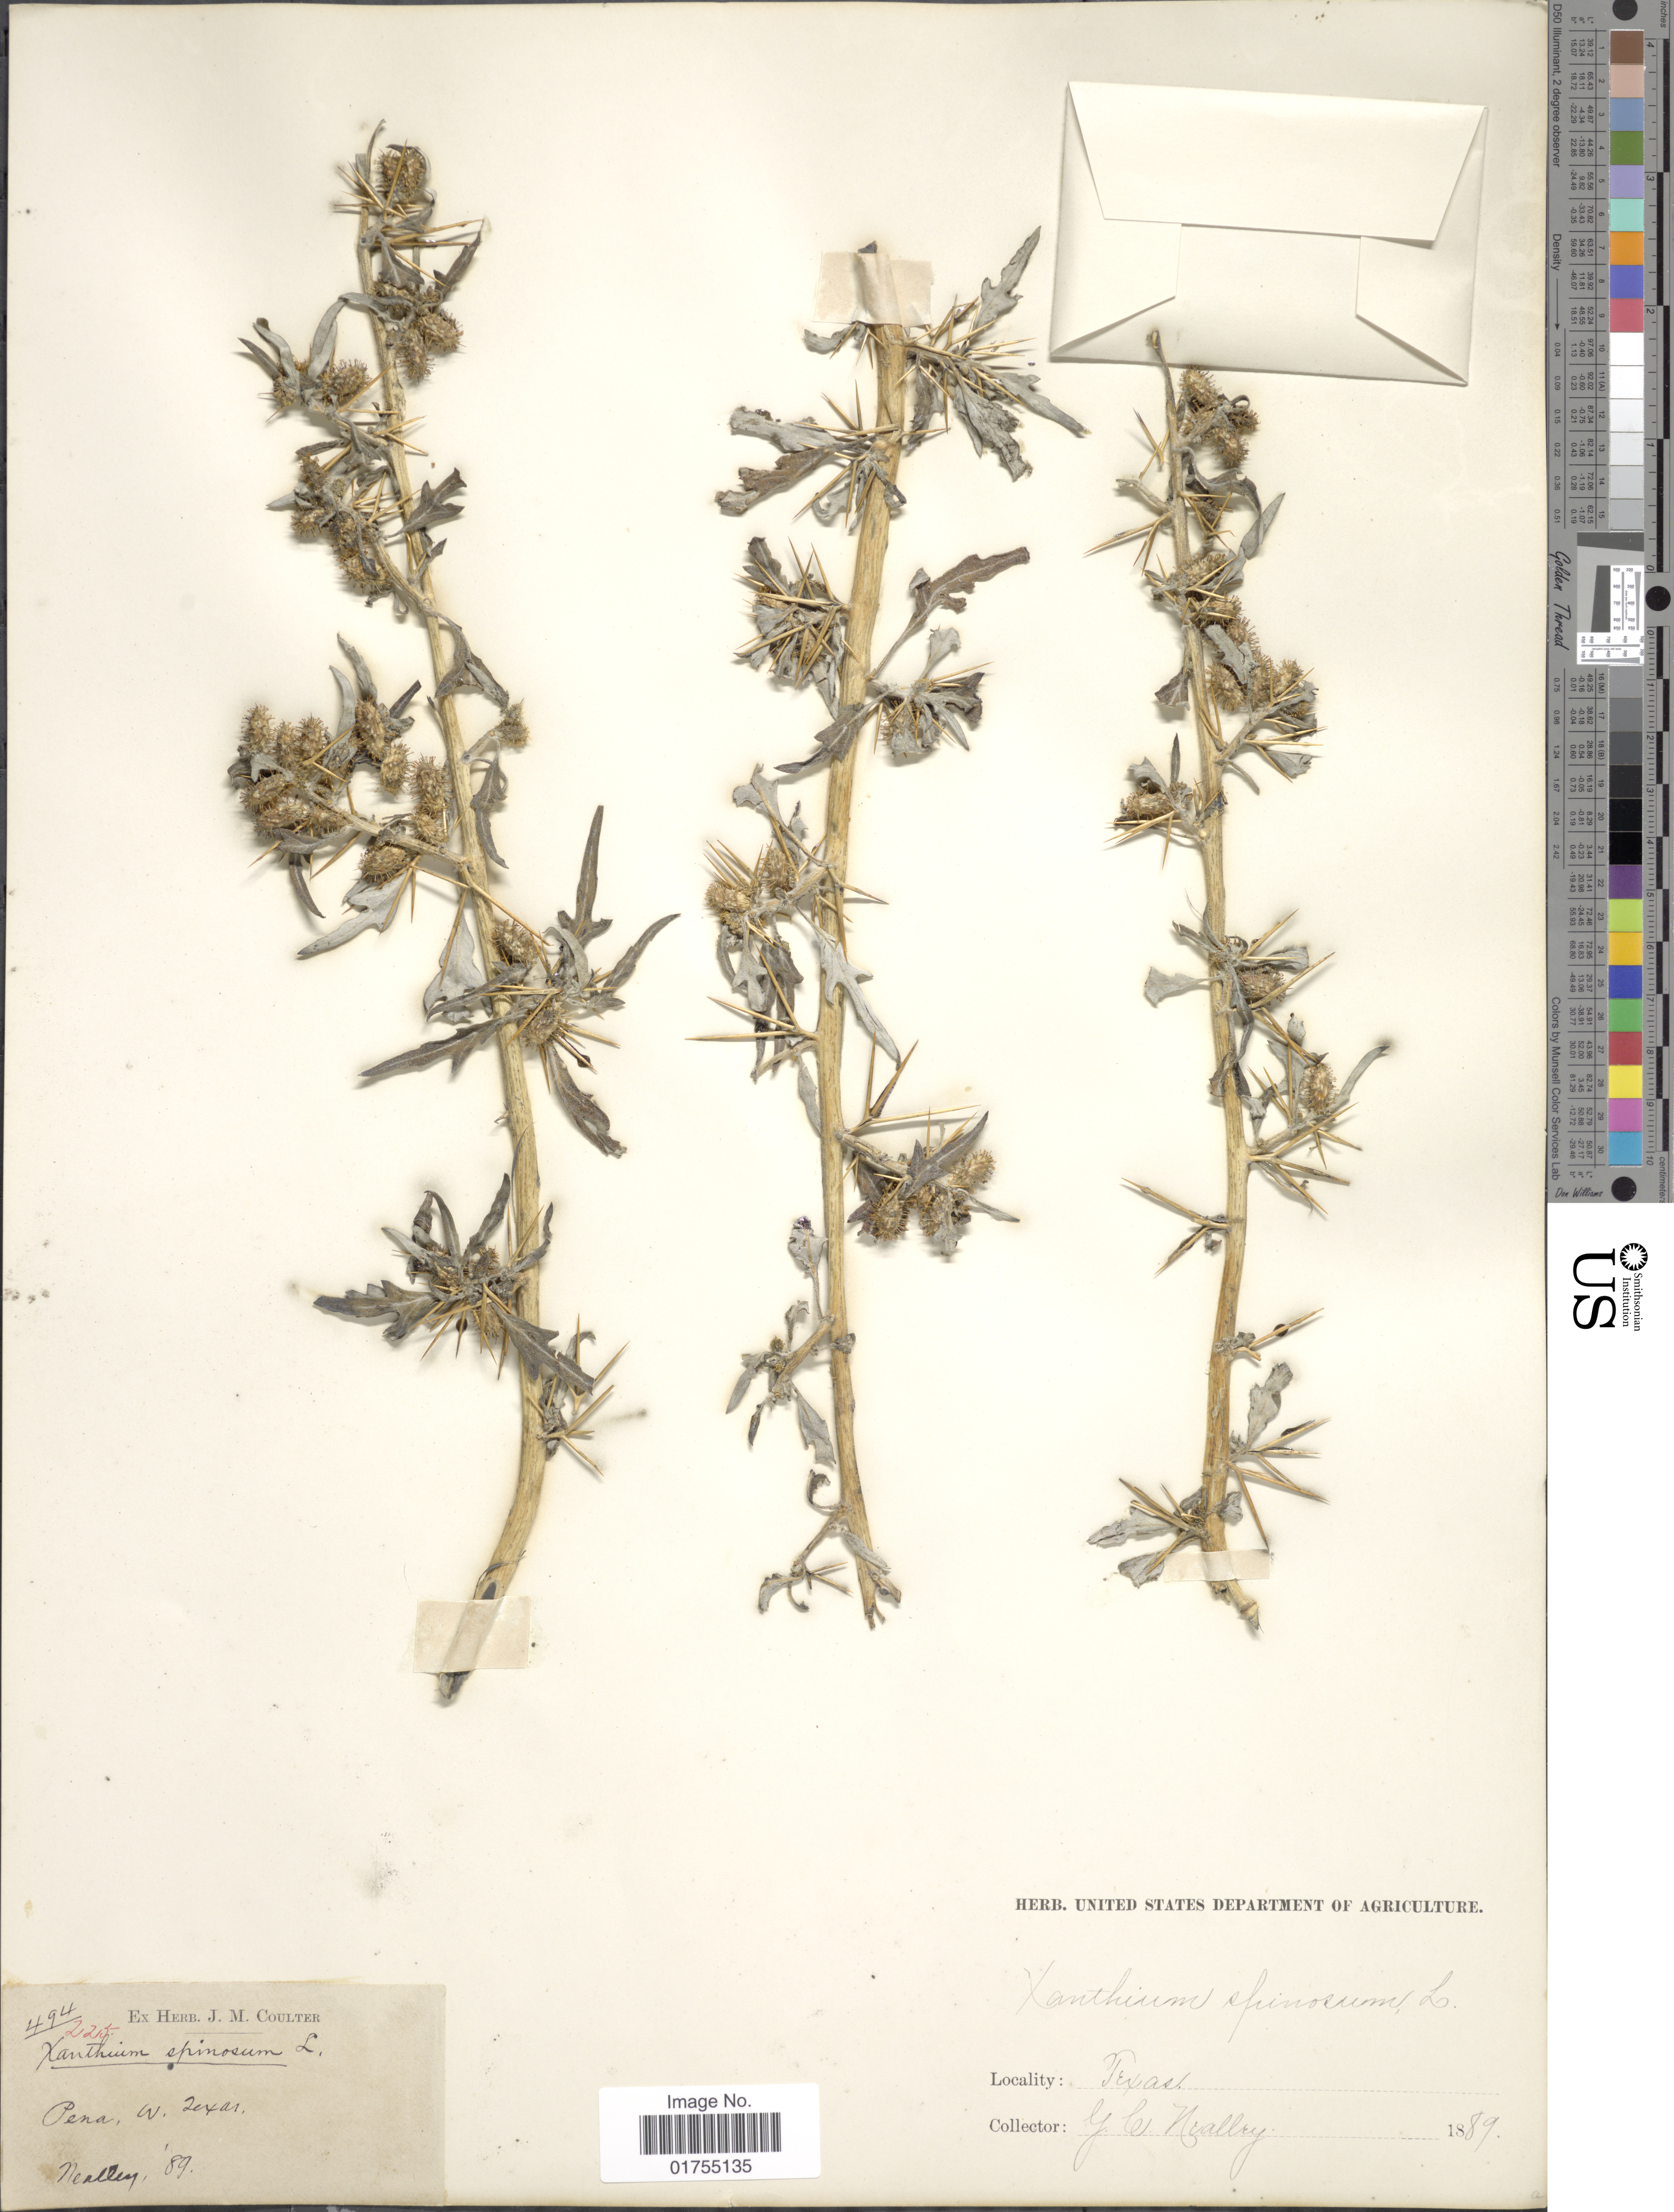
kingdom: Plantae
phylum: Tracheophyta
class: Magnoliopsida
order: Asterales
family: Asteraceae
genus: Xanthium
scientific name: Xanthium spinosum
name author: L.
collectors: G. C. Nealley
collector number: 494/225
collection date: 1889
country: United States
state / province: Texas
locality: Pena, W. Texas